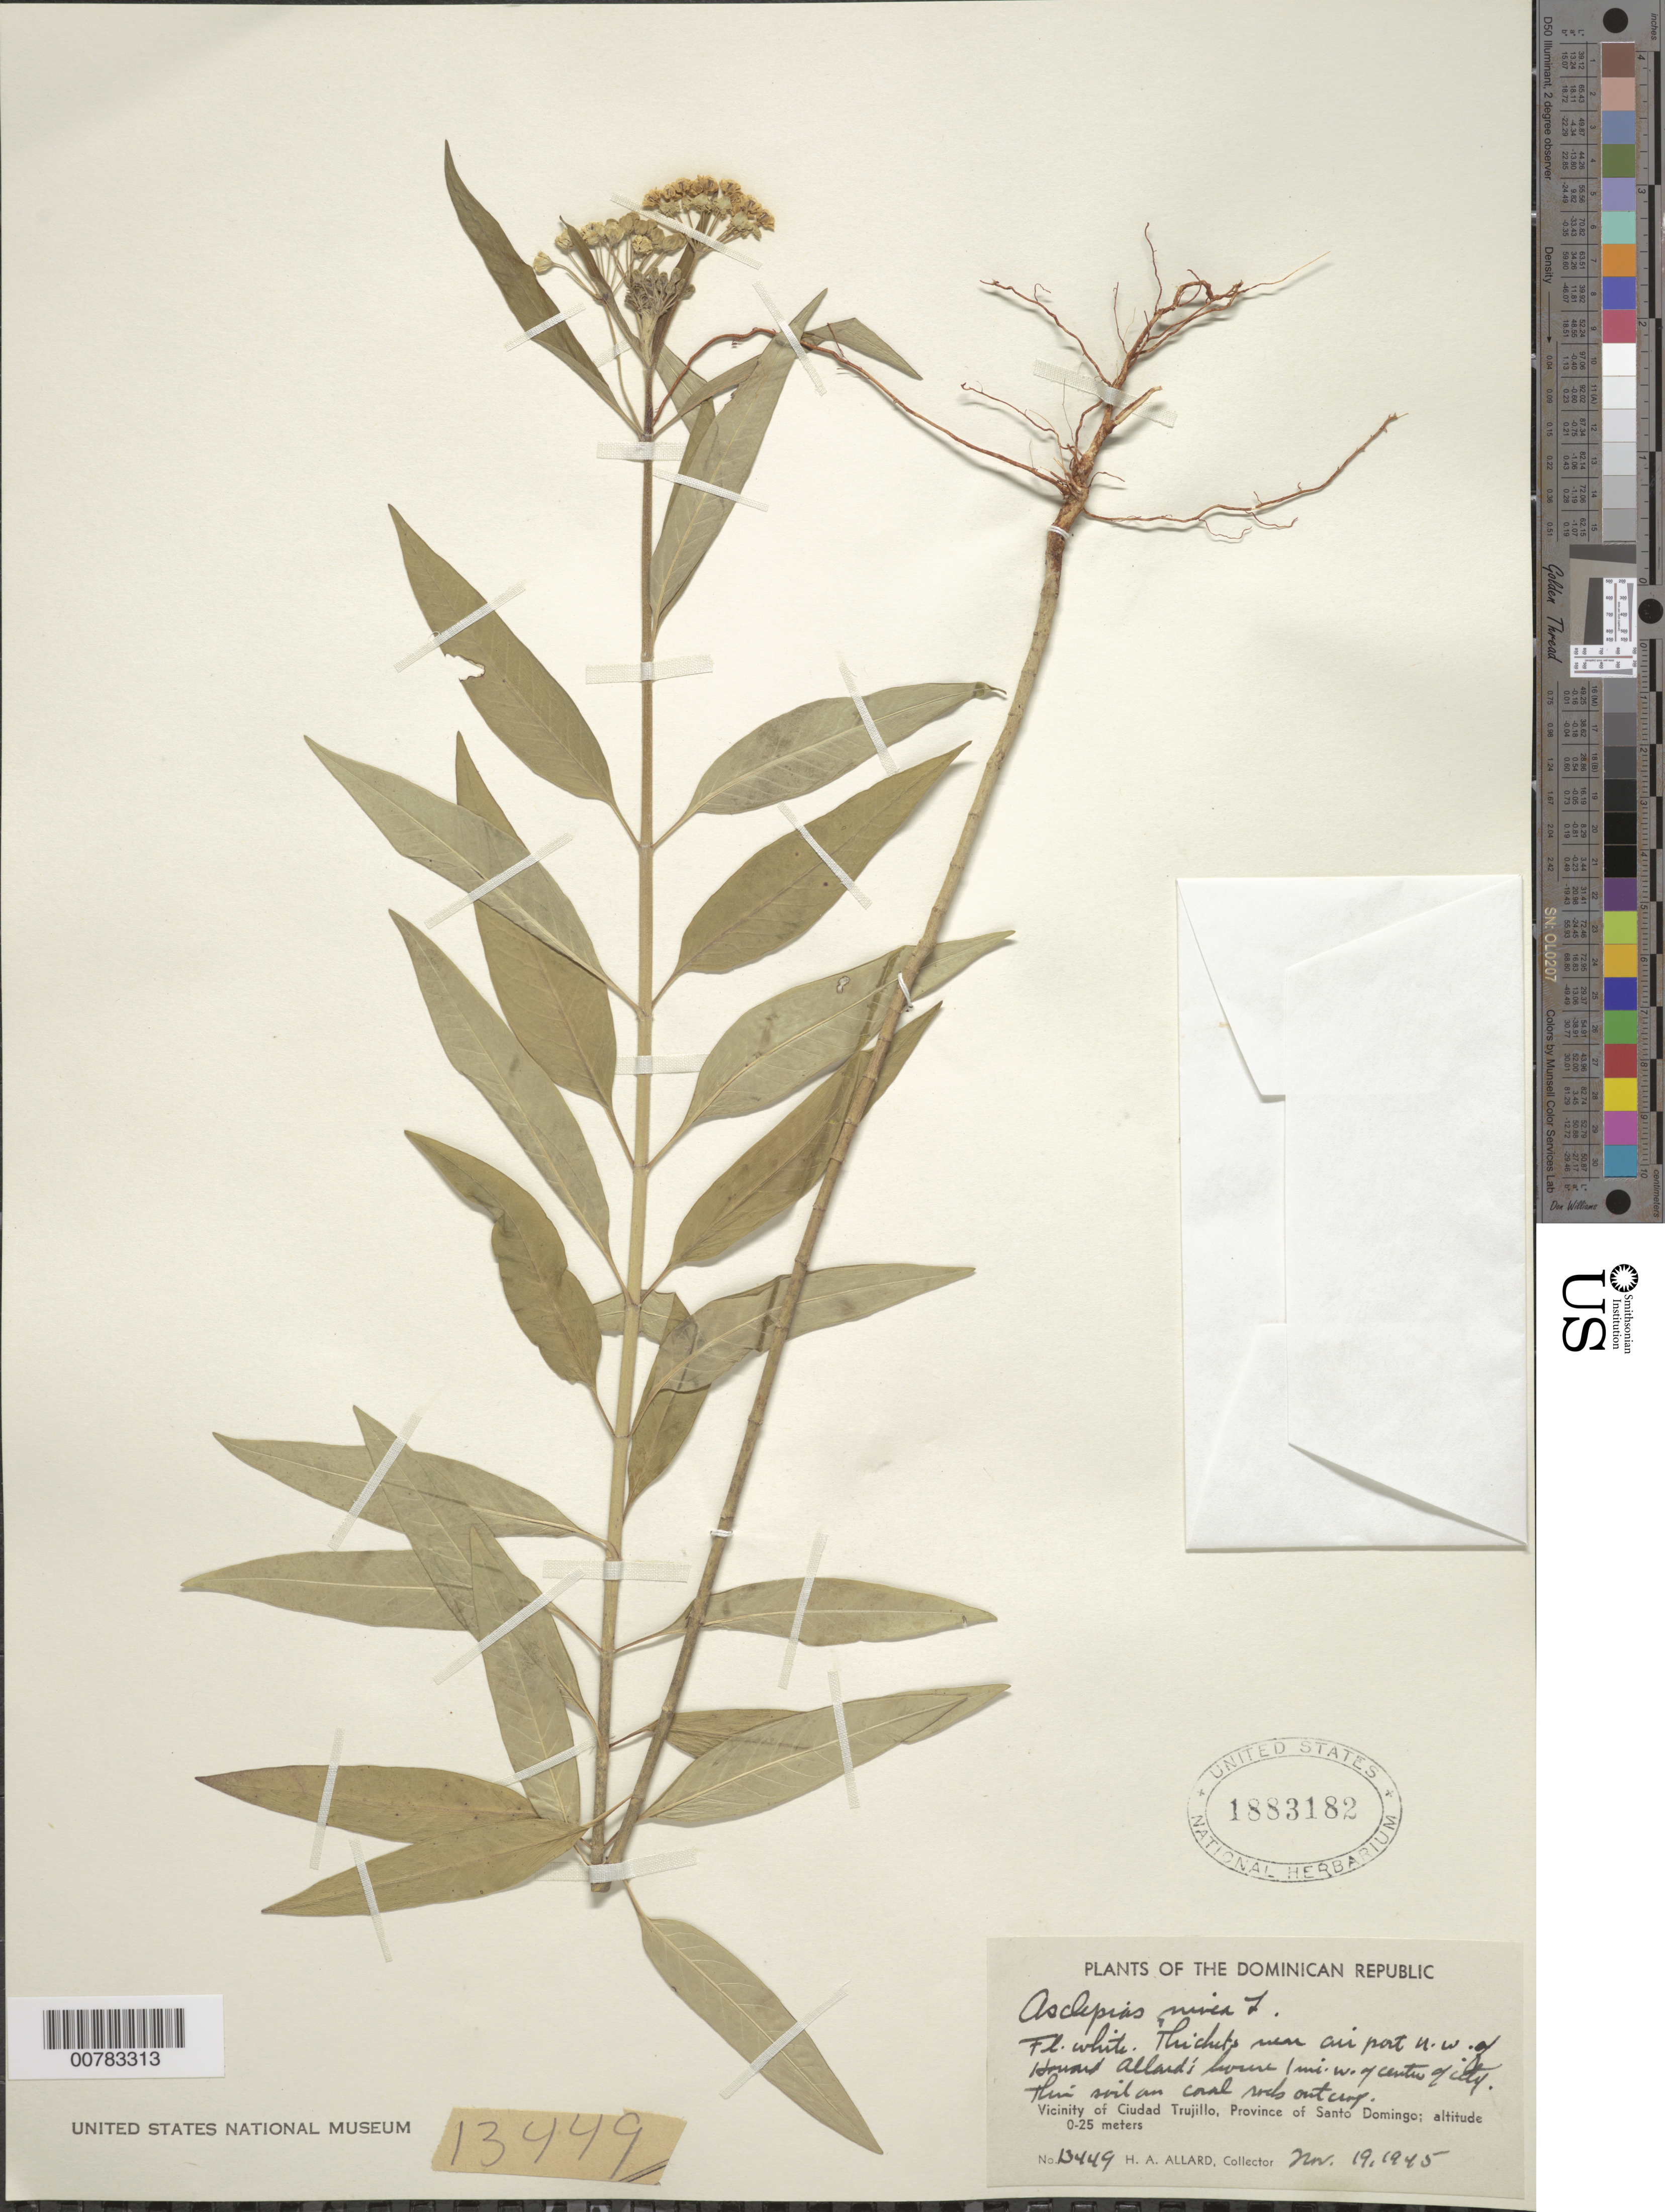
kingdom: Plantae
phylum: Tracheophyta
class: Magnoliopsida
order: Gentianales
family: Apocynaceae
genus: Asclepias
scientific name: Asclepias nivea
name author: L.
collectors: H. A. Allard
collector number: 13449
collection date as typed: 19 Nov 1945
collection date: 1945-11-19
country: Dominican Republic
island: Hispaniola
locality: Province of Santo Domingo, vicinity of Ciudad Trujillo, near airport n.w. of Howard Allard's house 1 mile west of center of city.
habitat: Thickets; thin soil on coral rocks outcrop.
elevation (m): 0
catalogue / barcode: US 1883182